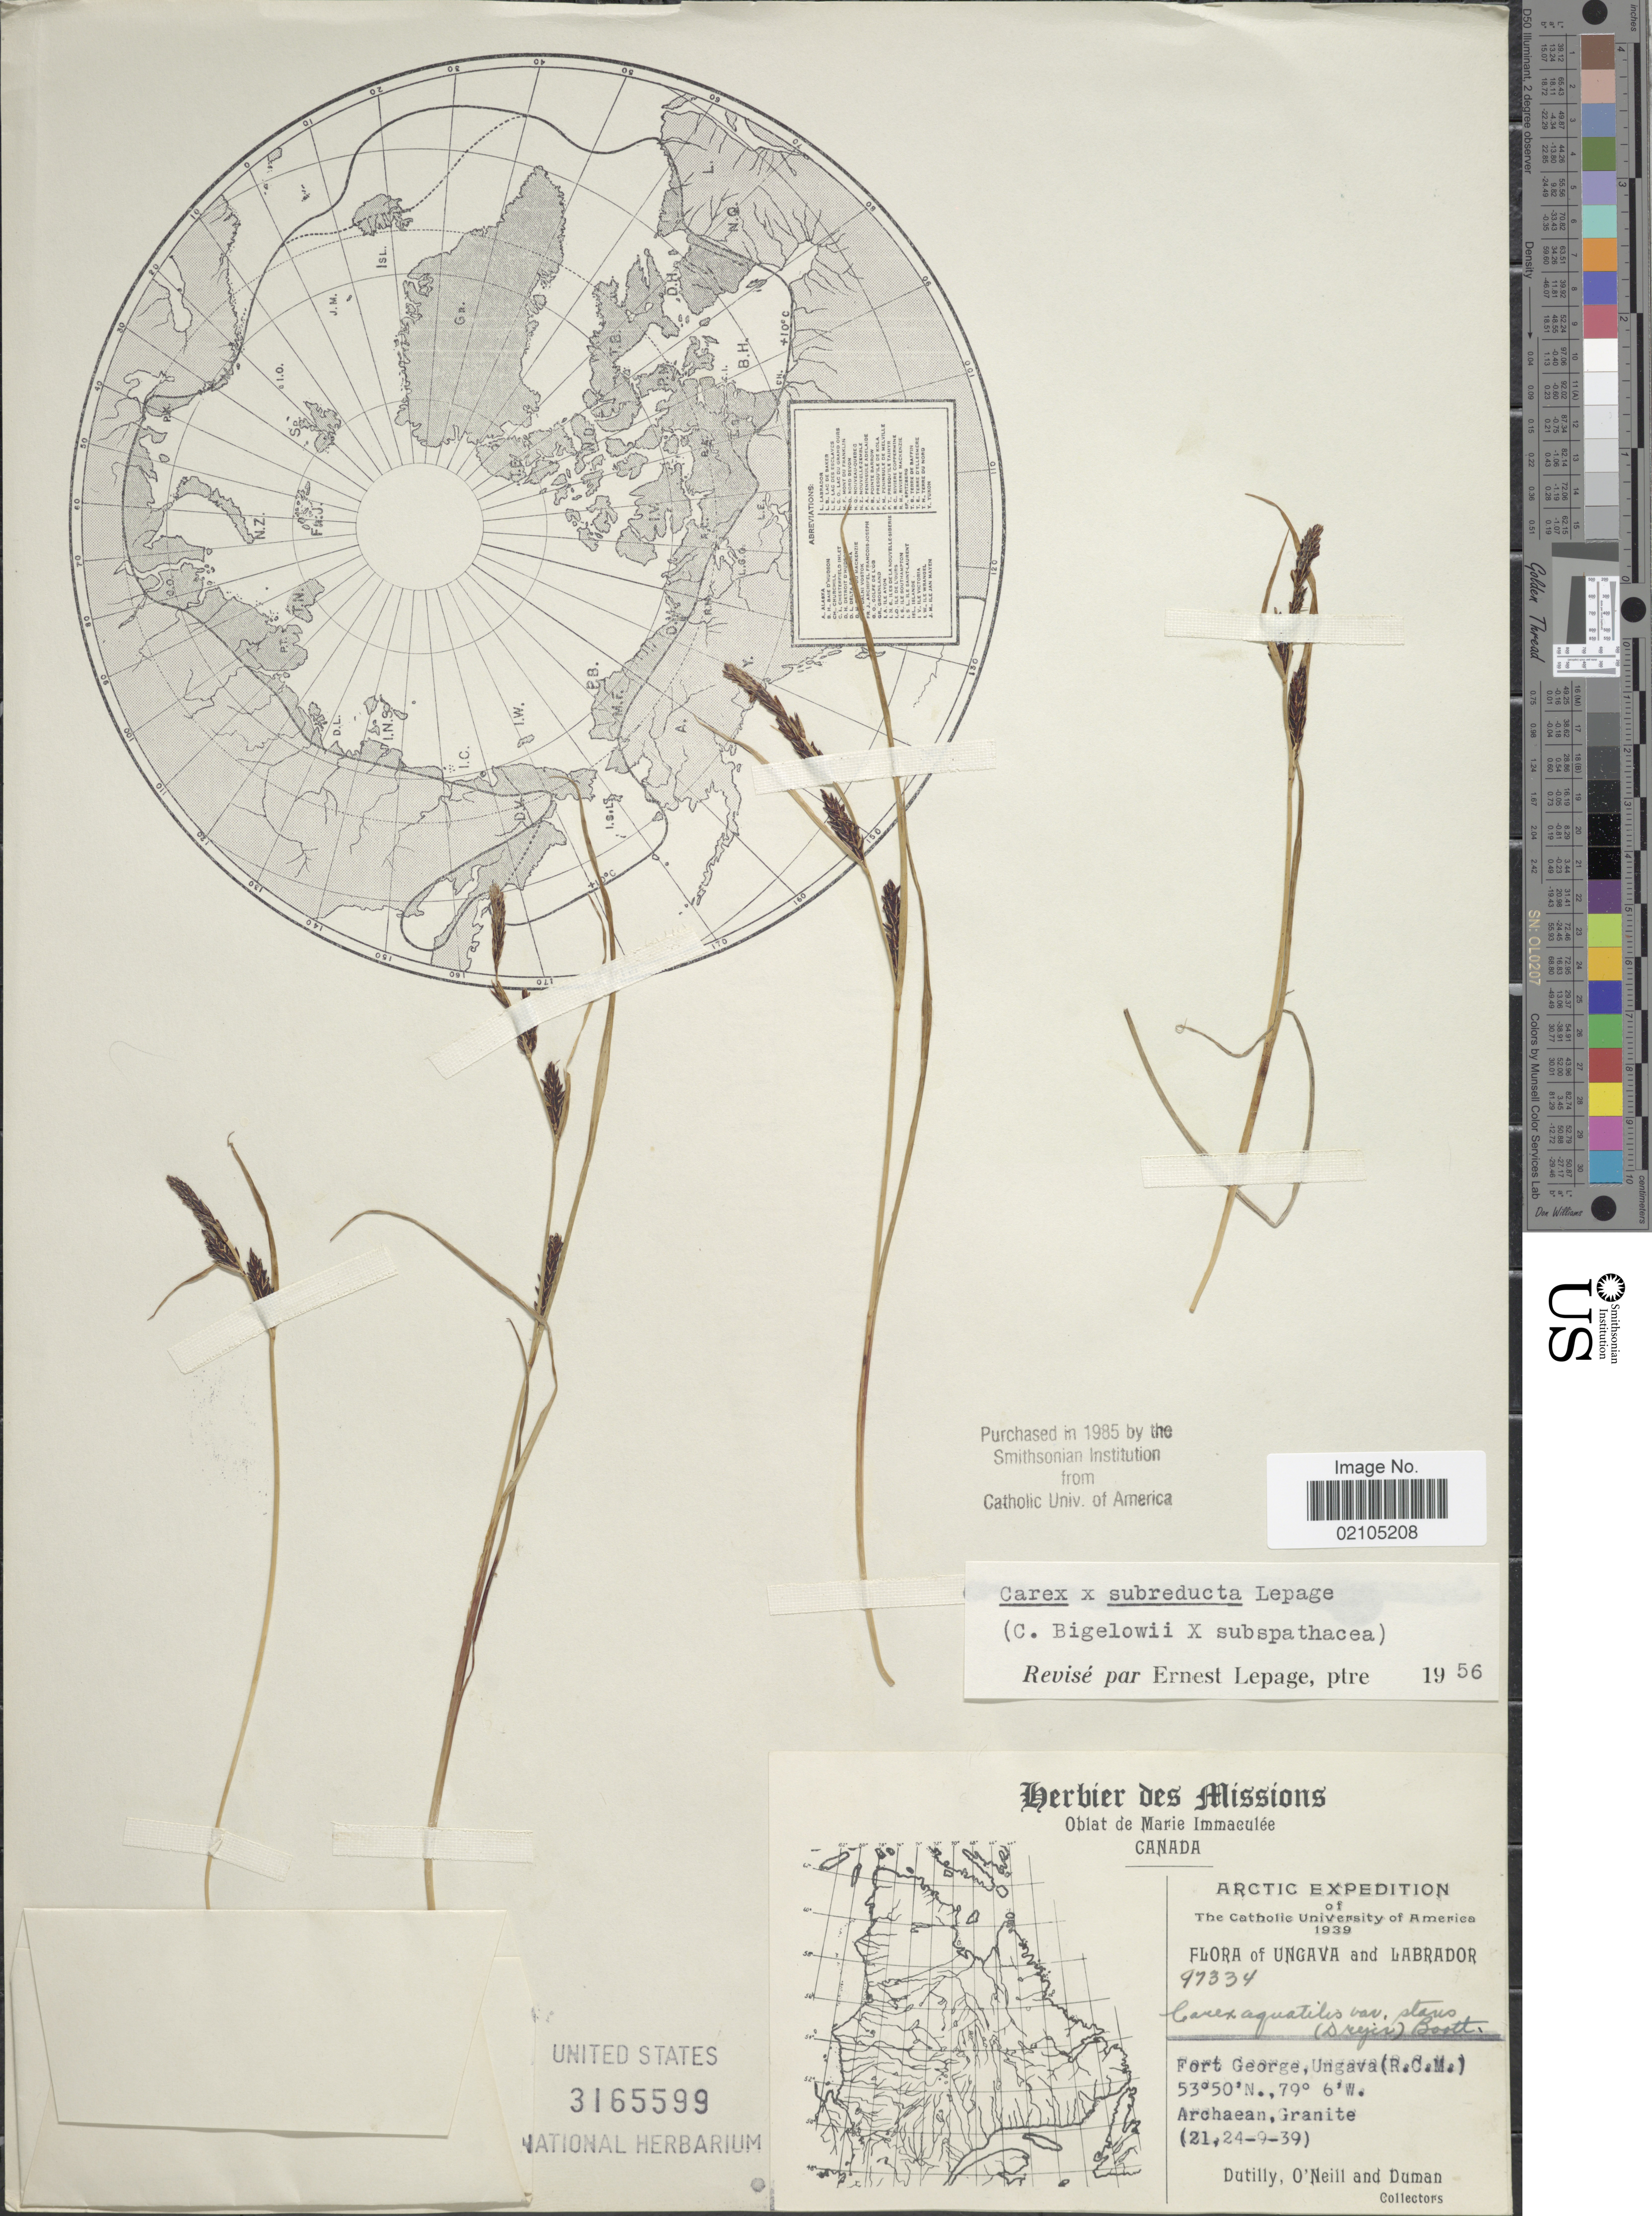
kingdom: Plantae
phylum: Tracheophyta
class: Liliopsida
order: Poales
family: Cyperaceae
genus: Carex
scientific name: Carex bigelowii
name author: Torr. ex Schwein.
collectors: -. Dutilly, -. O'Neill & -. Duman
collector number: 97334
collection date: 1939-09-21/1939-09-24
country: Canada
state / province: Ontario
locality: Arctic, Fort George, Ungava (R.C.M.), Archaean, Granite.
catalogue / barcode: US 3165599